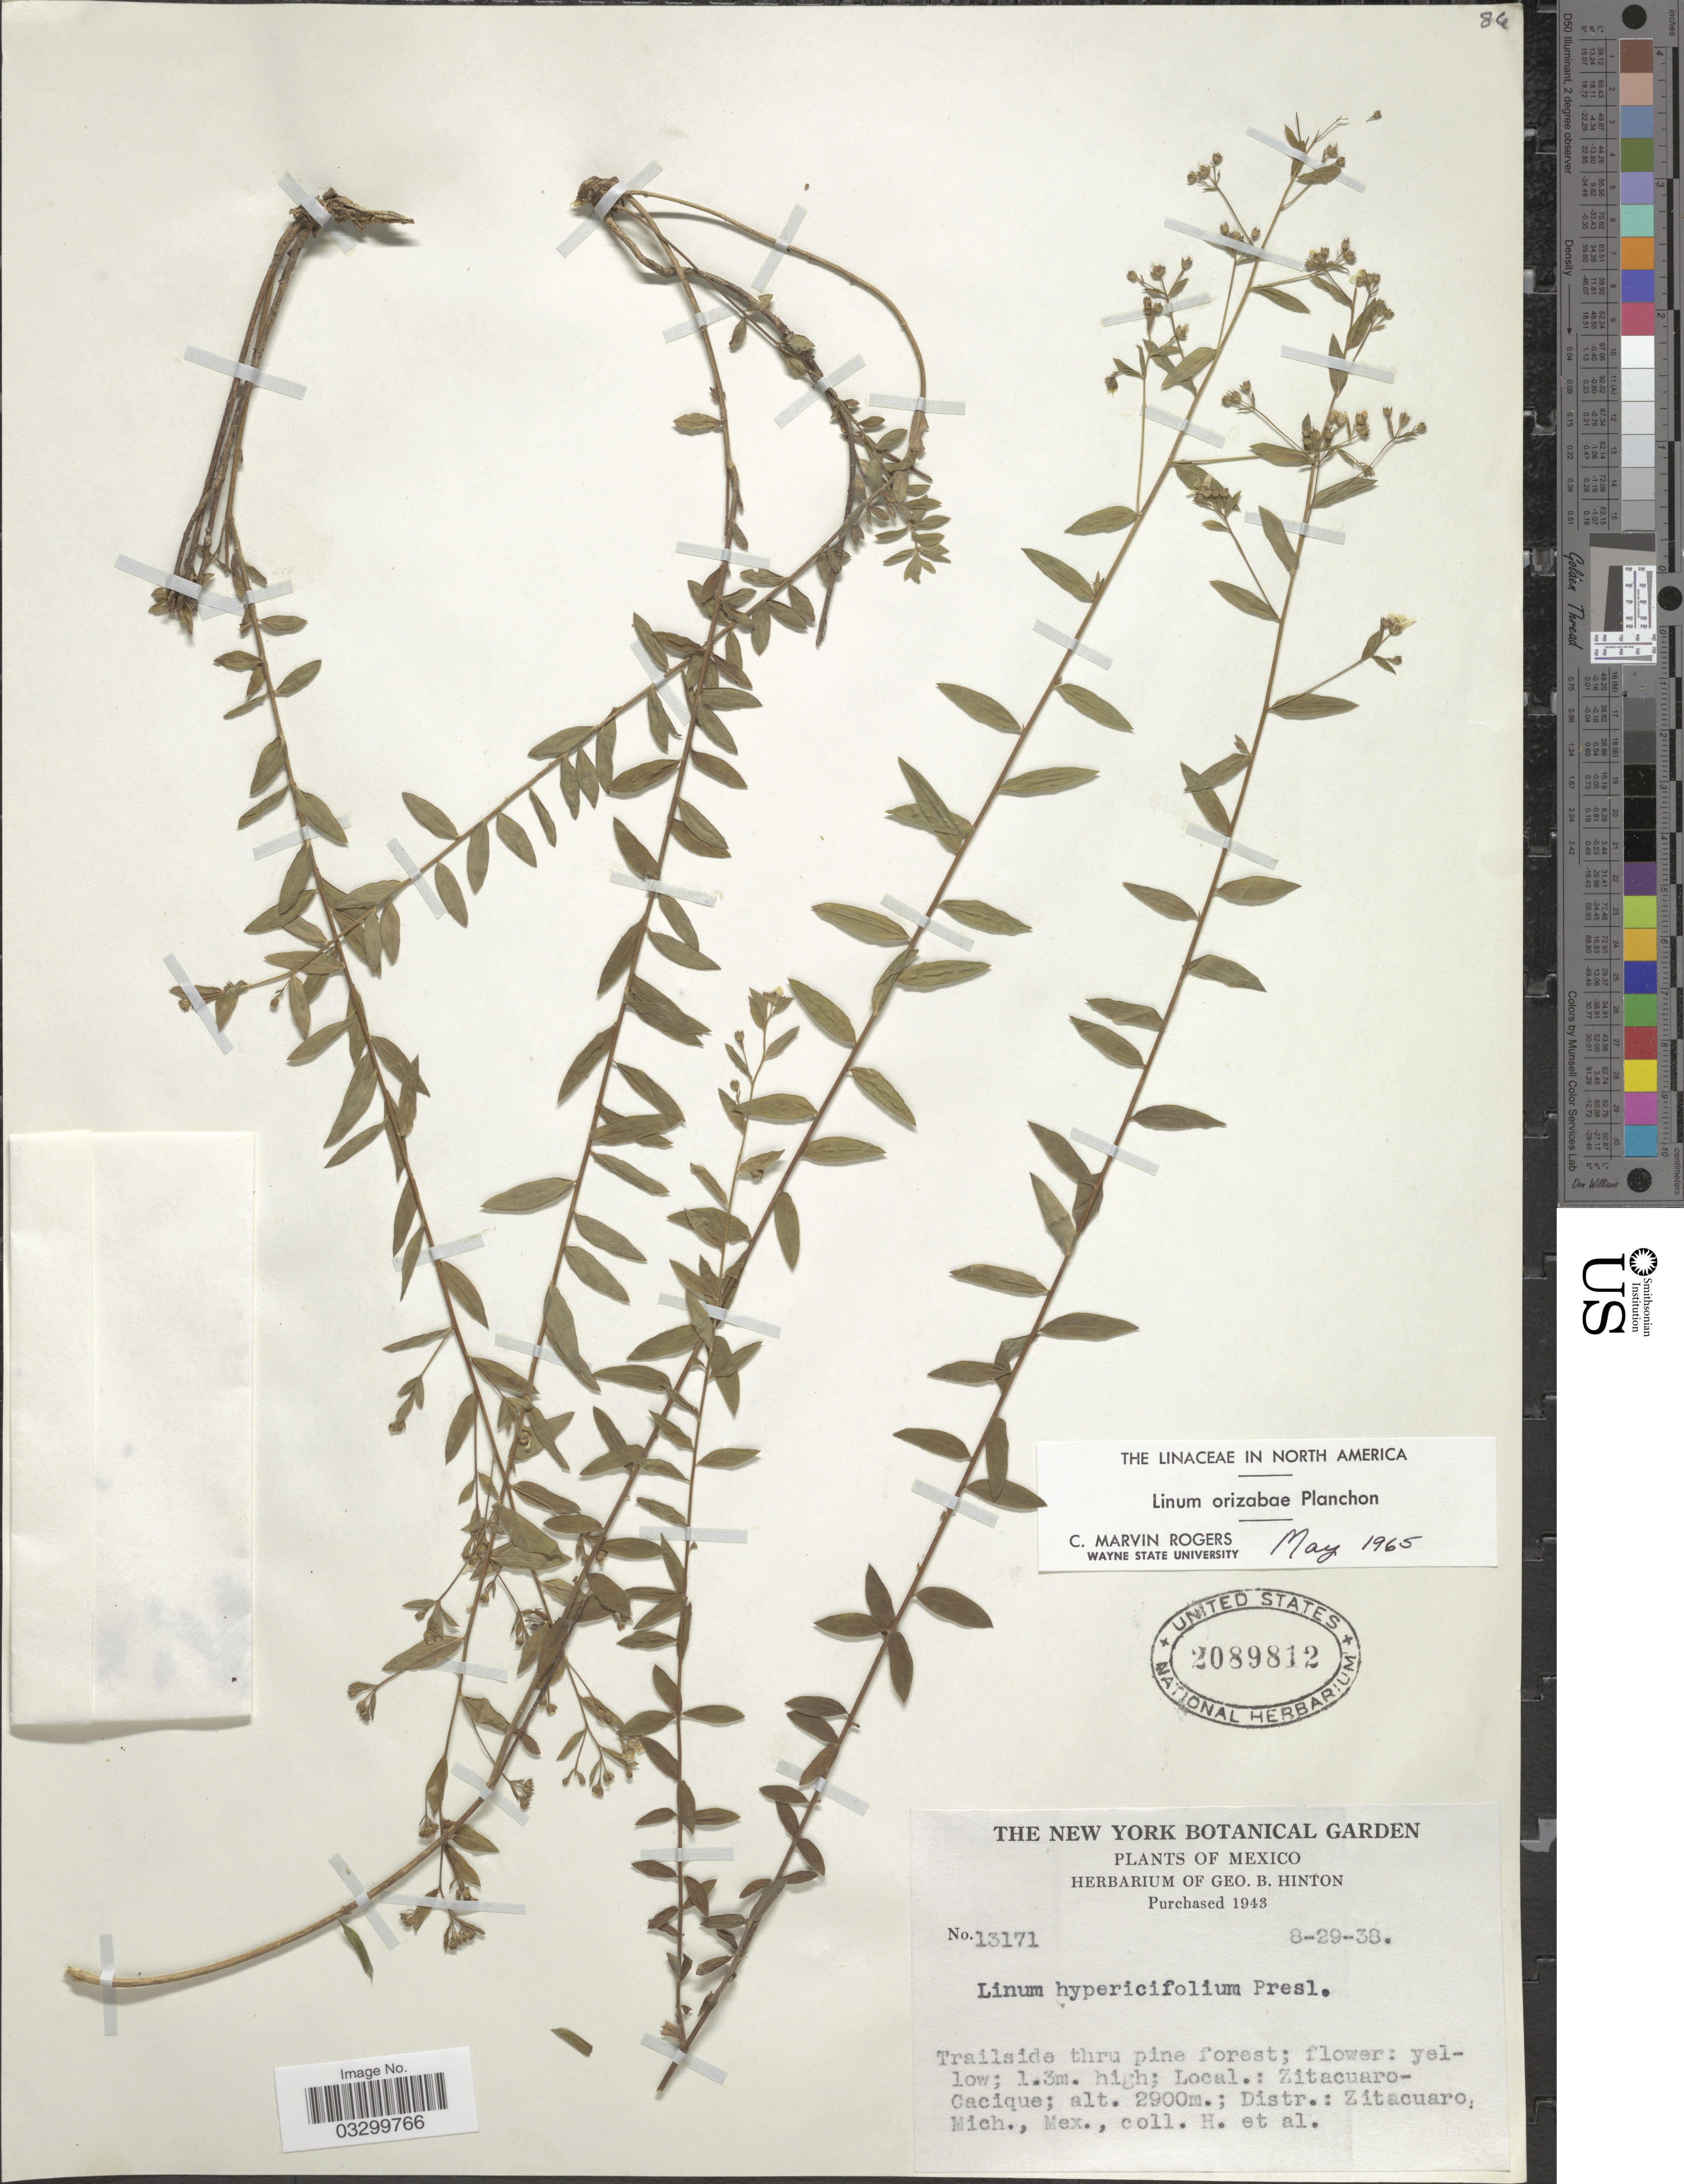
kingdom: Plantae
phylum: Tracheophyta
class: Magnoliopsida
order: Malpighiales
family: Linaceae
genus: Linum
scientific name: Linum orizabae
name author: Planch.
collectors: G. B. Hinton & et al.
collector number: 13171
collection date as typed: Transcribed d/m/y: 29/8/38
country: Mexico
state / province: Michoacán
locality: Zitacuaro - Cacique, Distr.: Zitácuaro.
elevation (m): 2900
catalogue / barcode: US 2089812